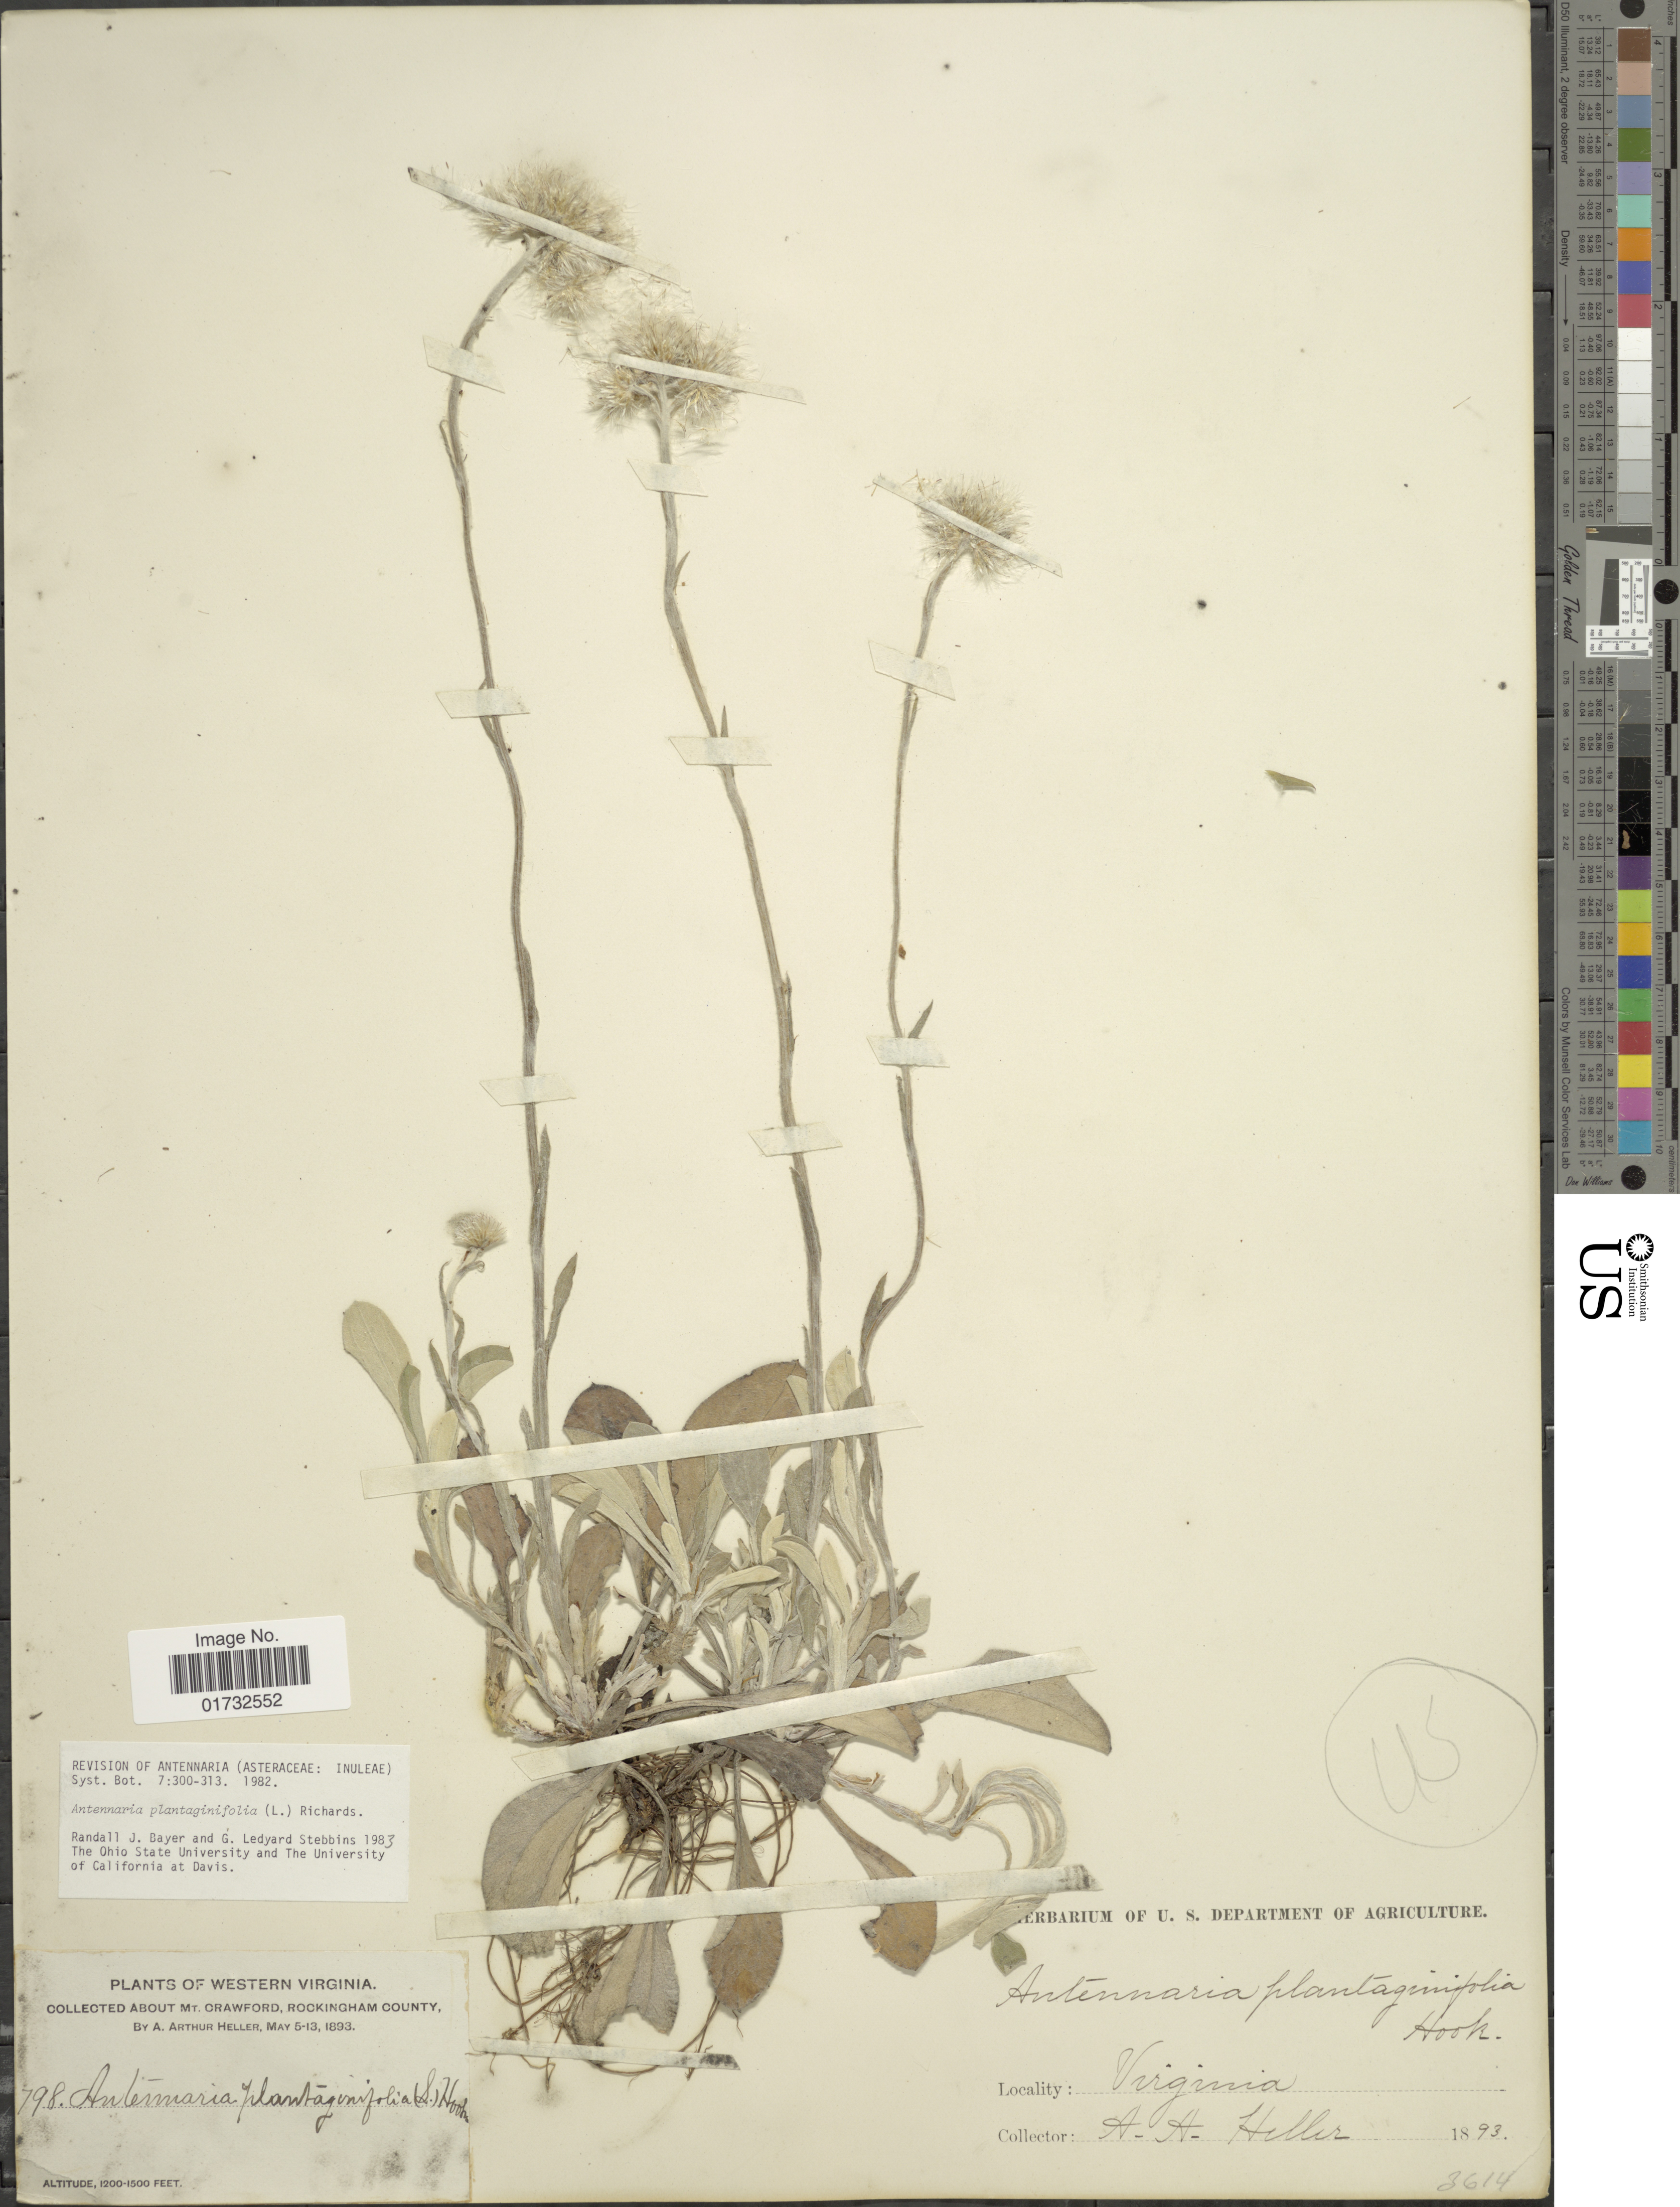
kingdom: Plantae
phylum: Tracheophyta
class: Magnoliopsida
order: Asterales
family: Asteraceae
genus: Antennaria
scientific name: Antennaria plantaginifolia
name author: (L.) Richardson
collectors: A. A. Heller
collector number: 798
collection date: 1893-05-05/1893-05-13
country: United States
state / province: Virginia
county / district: Rockingham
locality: Western Virginia. Mt. Crawford, Rockingham County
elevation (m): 366